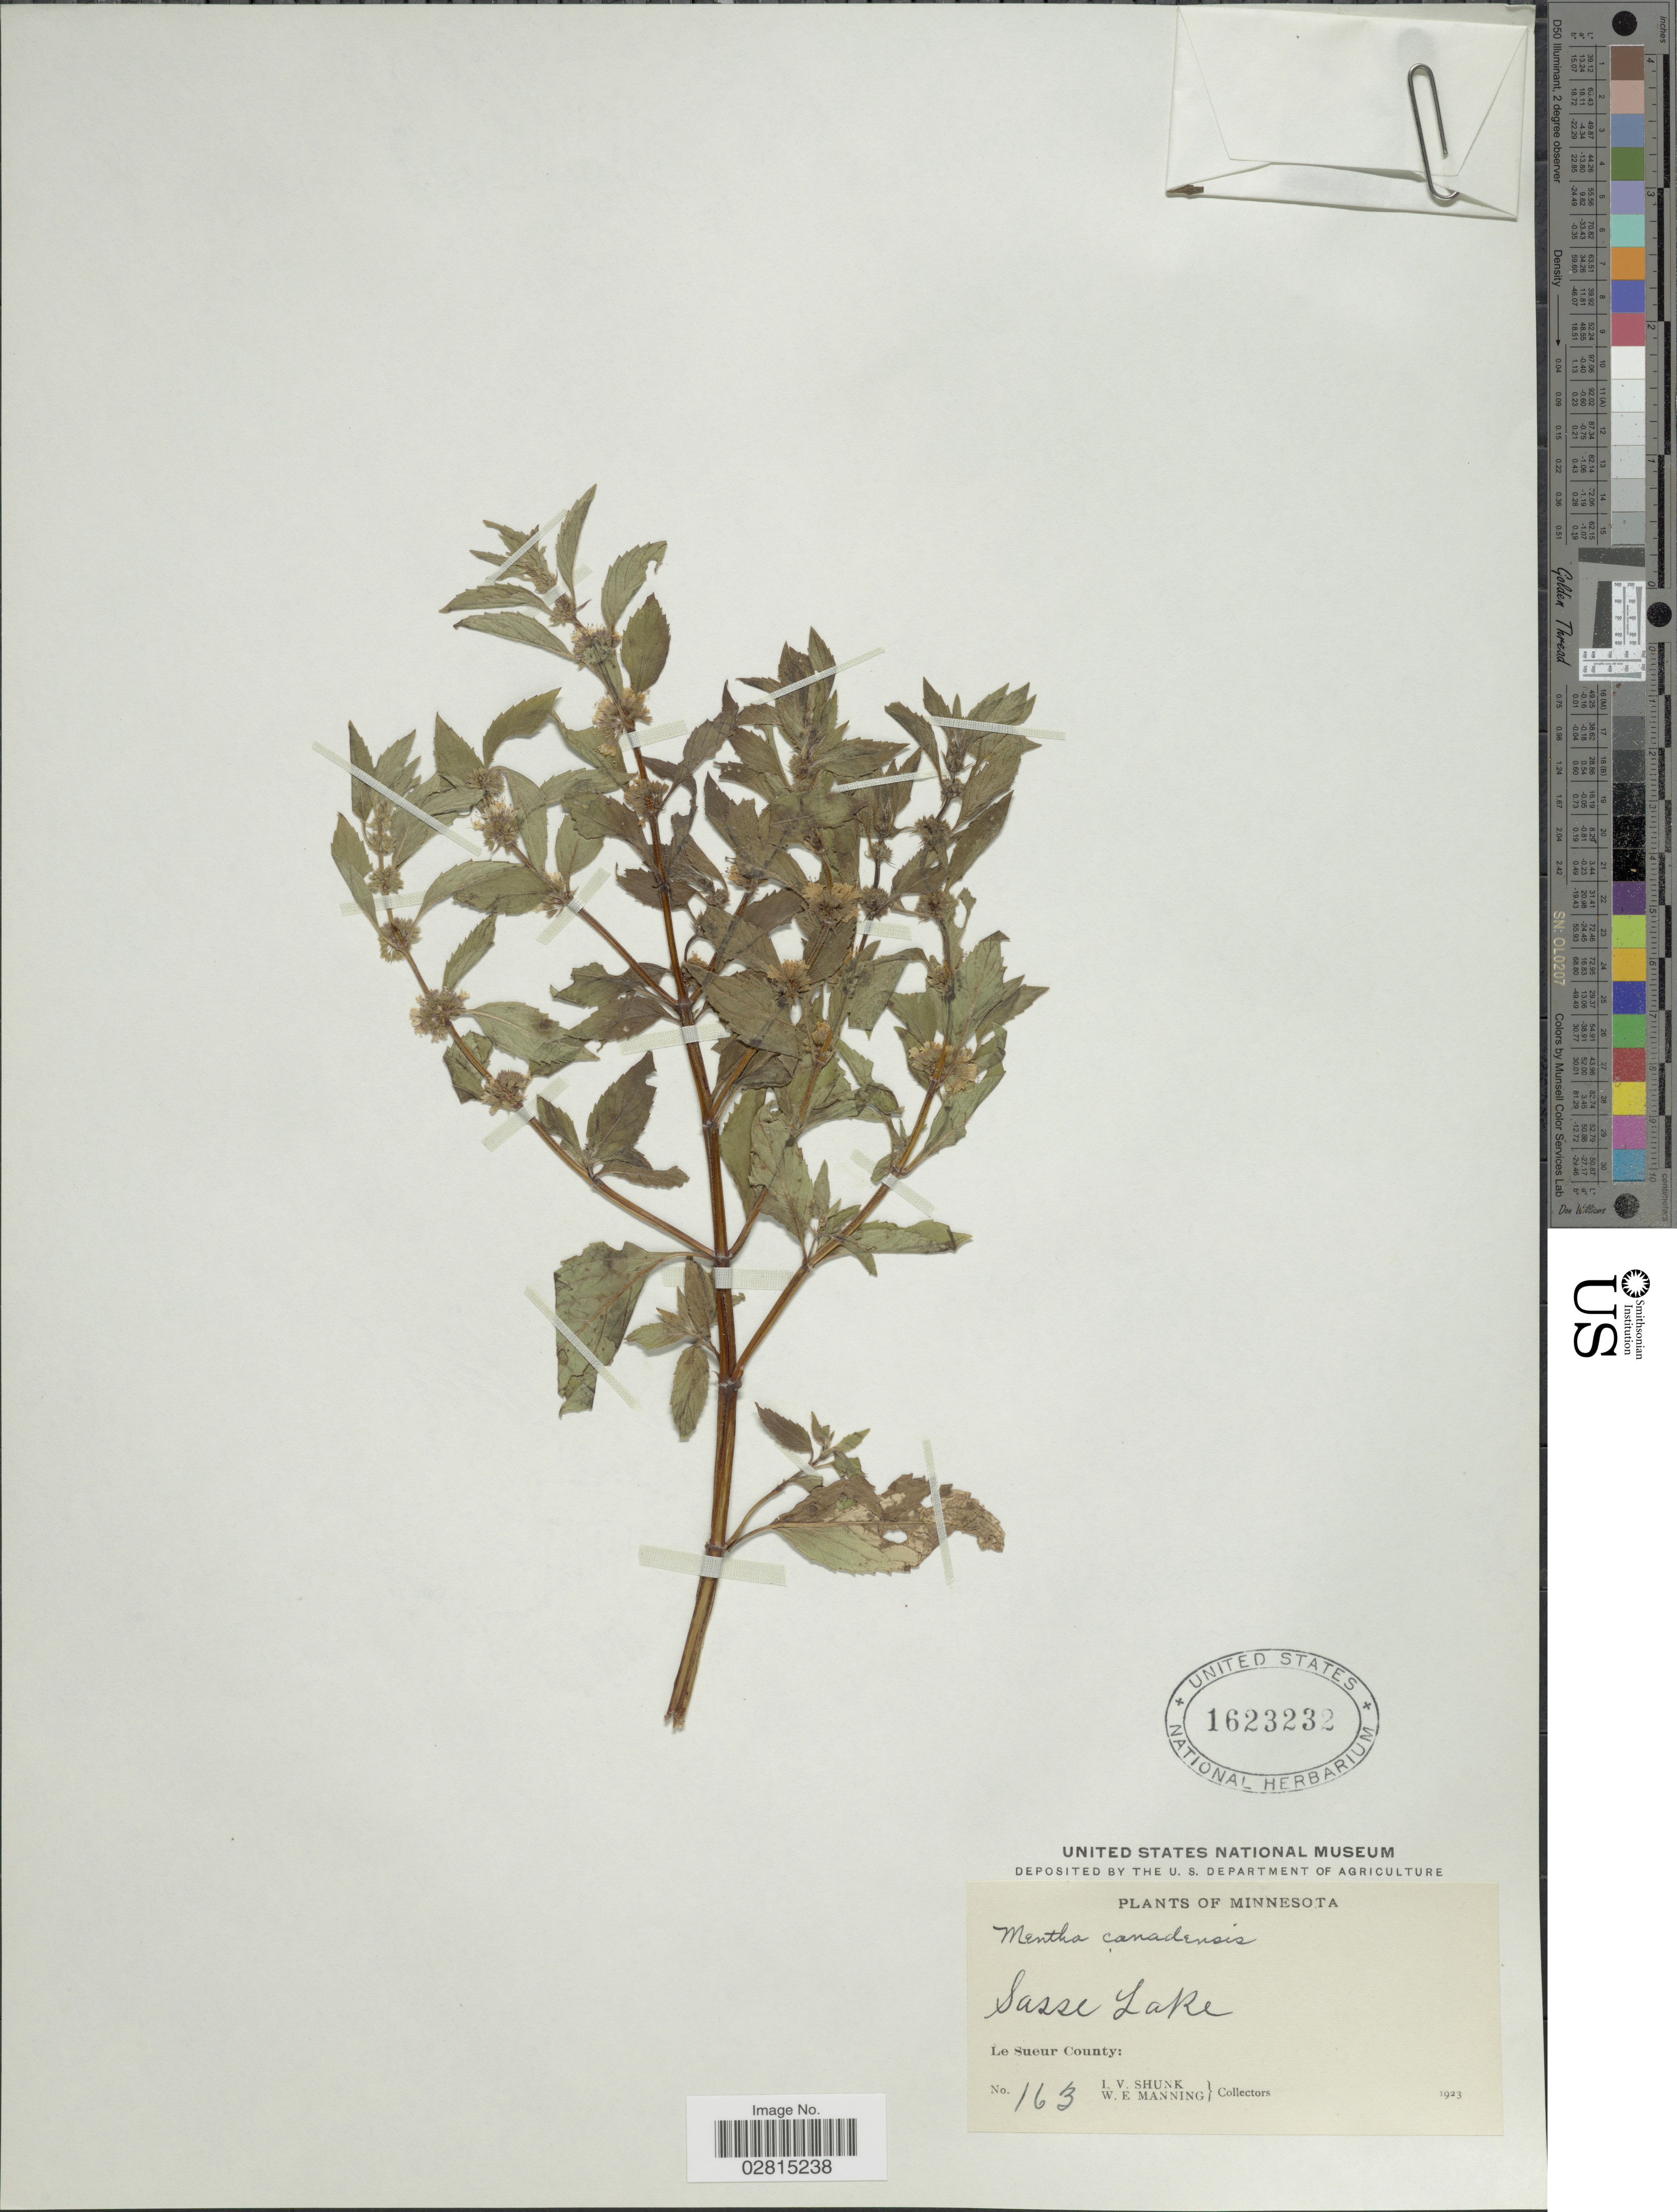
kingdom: Plantae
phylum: Tracheophyta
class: Magnoliopsida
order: Lamiales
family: Lamiaceae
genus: Mentha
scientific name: Mentha canadensis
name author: L.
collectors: I. Shunk & W. Manning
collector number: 163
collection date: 1923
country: United States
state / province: Minnesota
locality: Sasse Lake, Le Sueur County.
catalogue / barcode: US 1623232